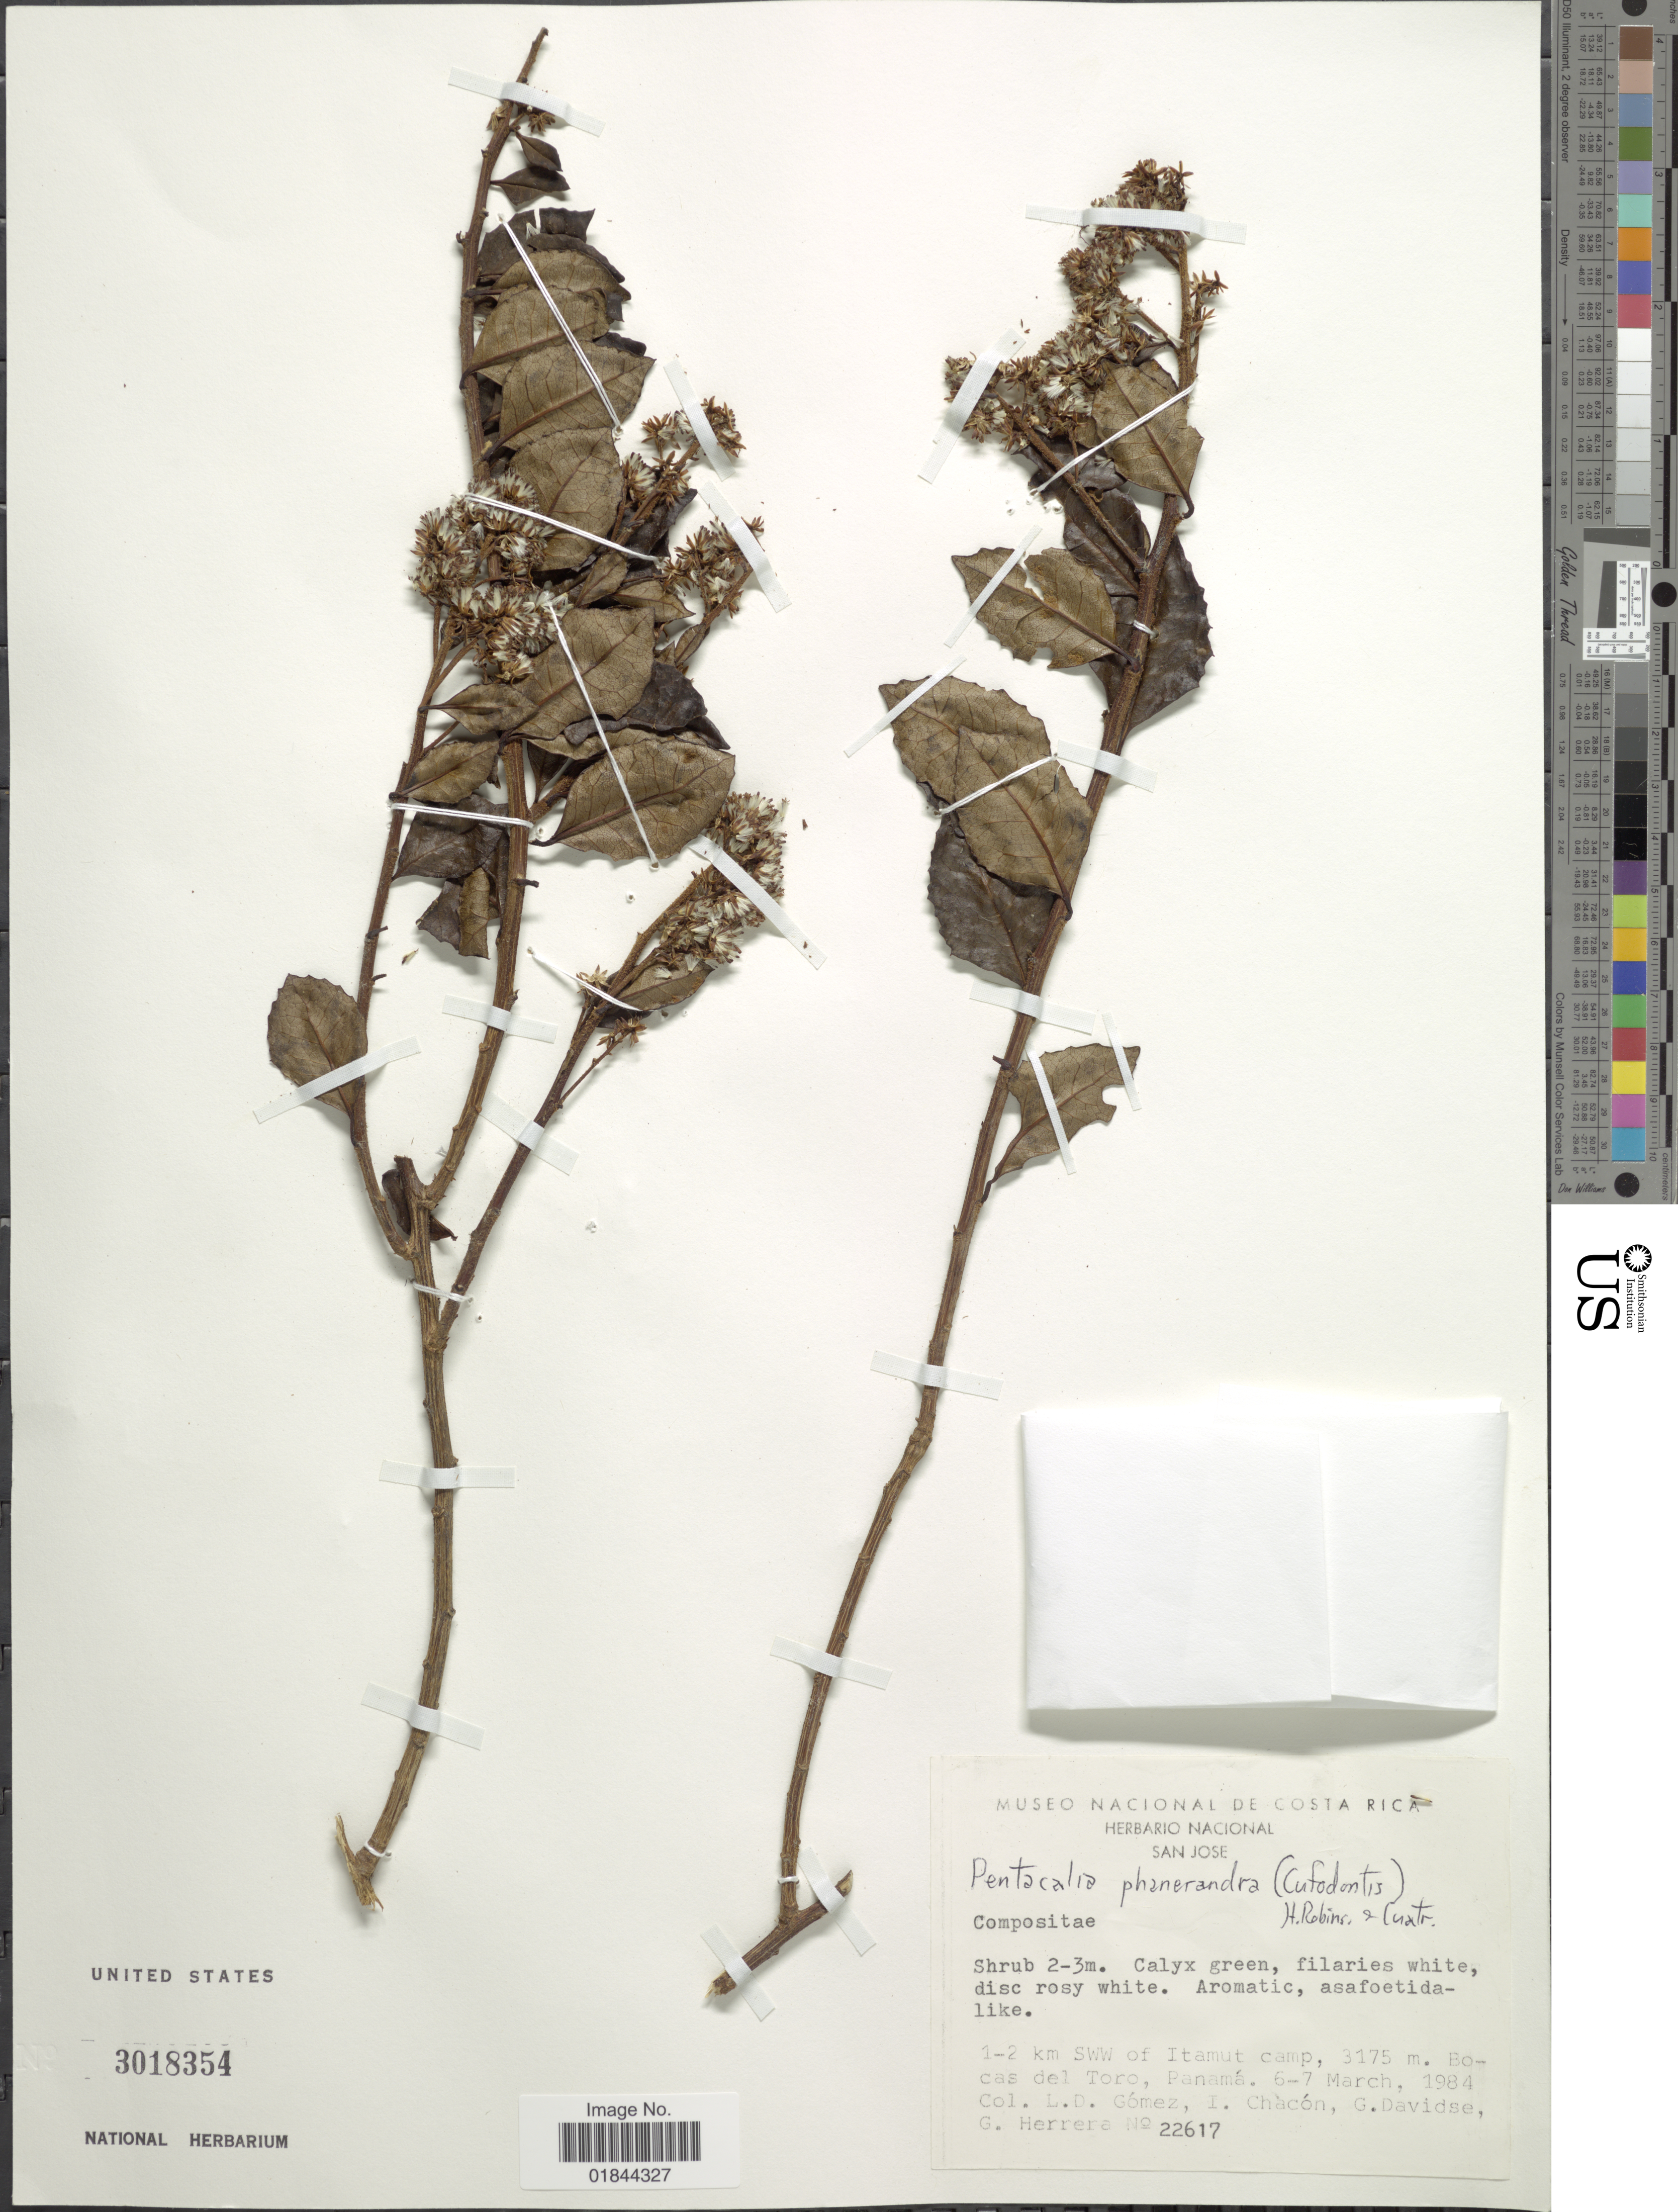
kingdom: Plantae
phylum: Tracheophyta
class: Magnoliopsida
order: Asterales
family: Asteraceae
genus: Pentacalia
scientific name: Pentacalia phanerandra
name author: (Cufod.) H. Rob. & Cuatrec.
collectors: L. Gomez, I. Chacón, G. Davidse & G. Herrera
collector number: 22617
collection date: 1984-03-06/1984-03-07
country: Panama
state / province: Bocas del Toro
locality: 1-2 km SWW of Itamut Camp.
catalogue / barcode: US 3018354